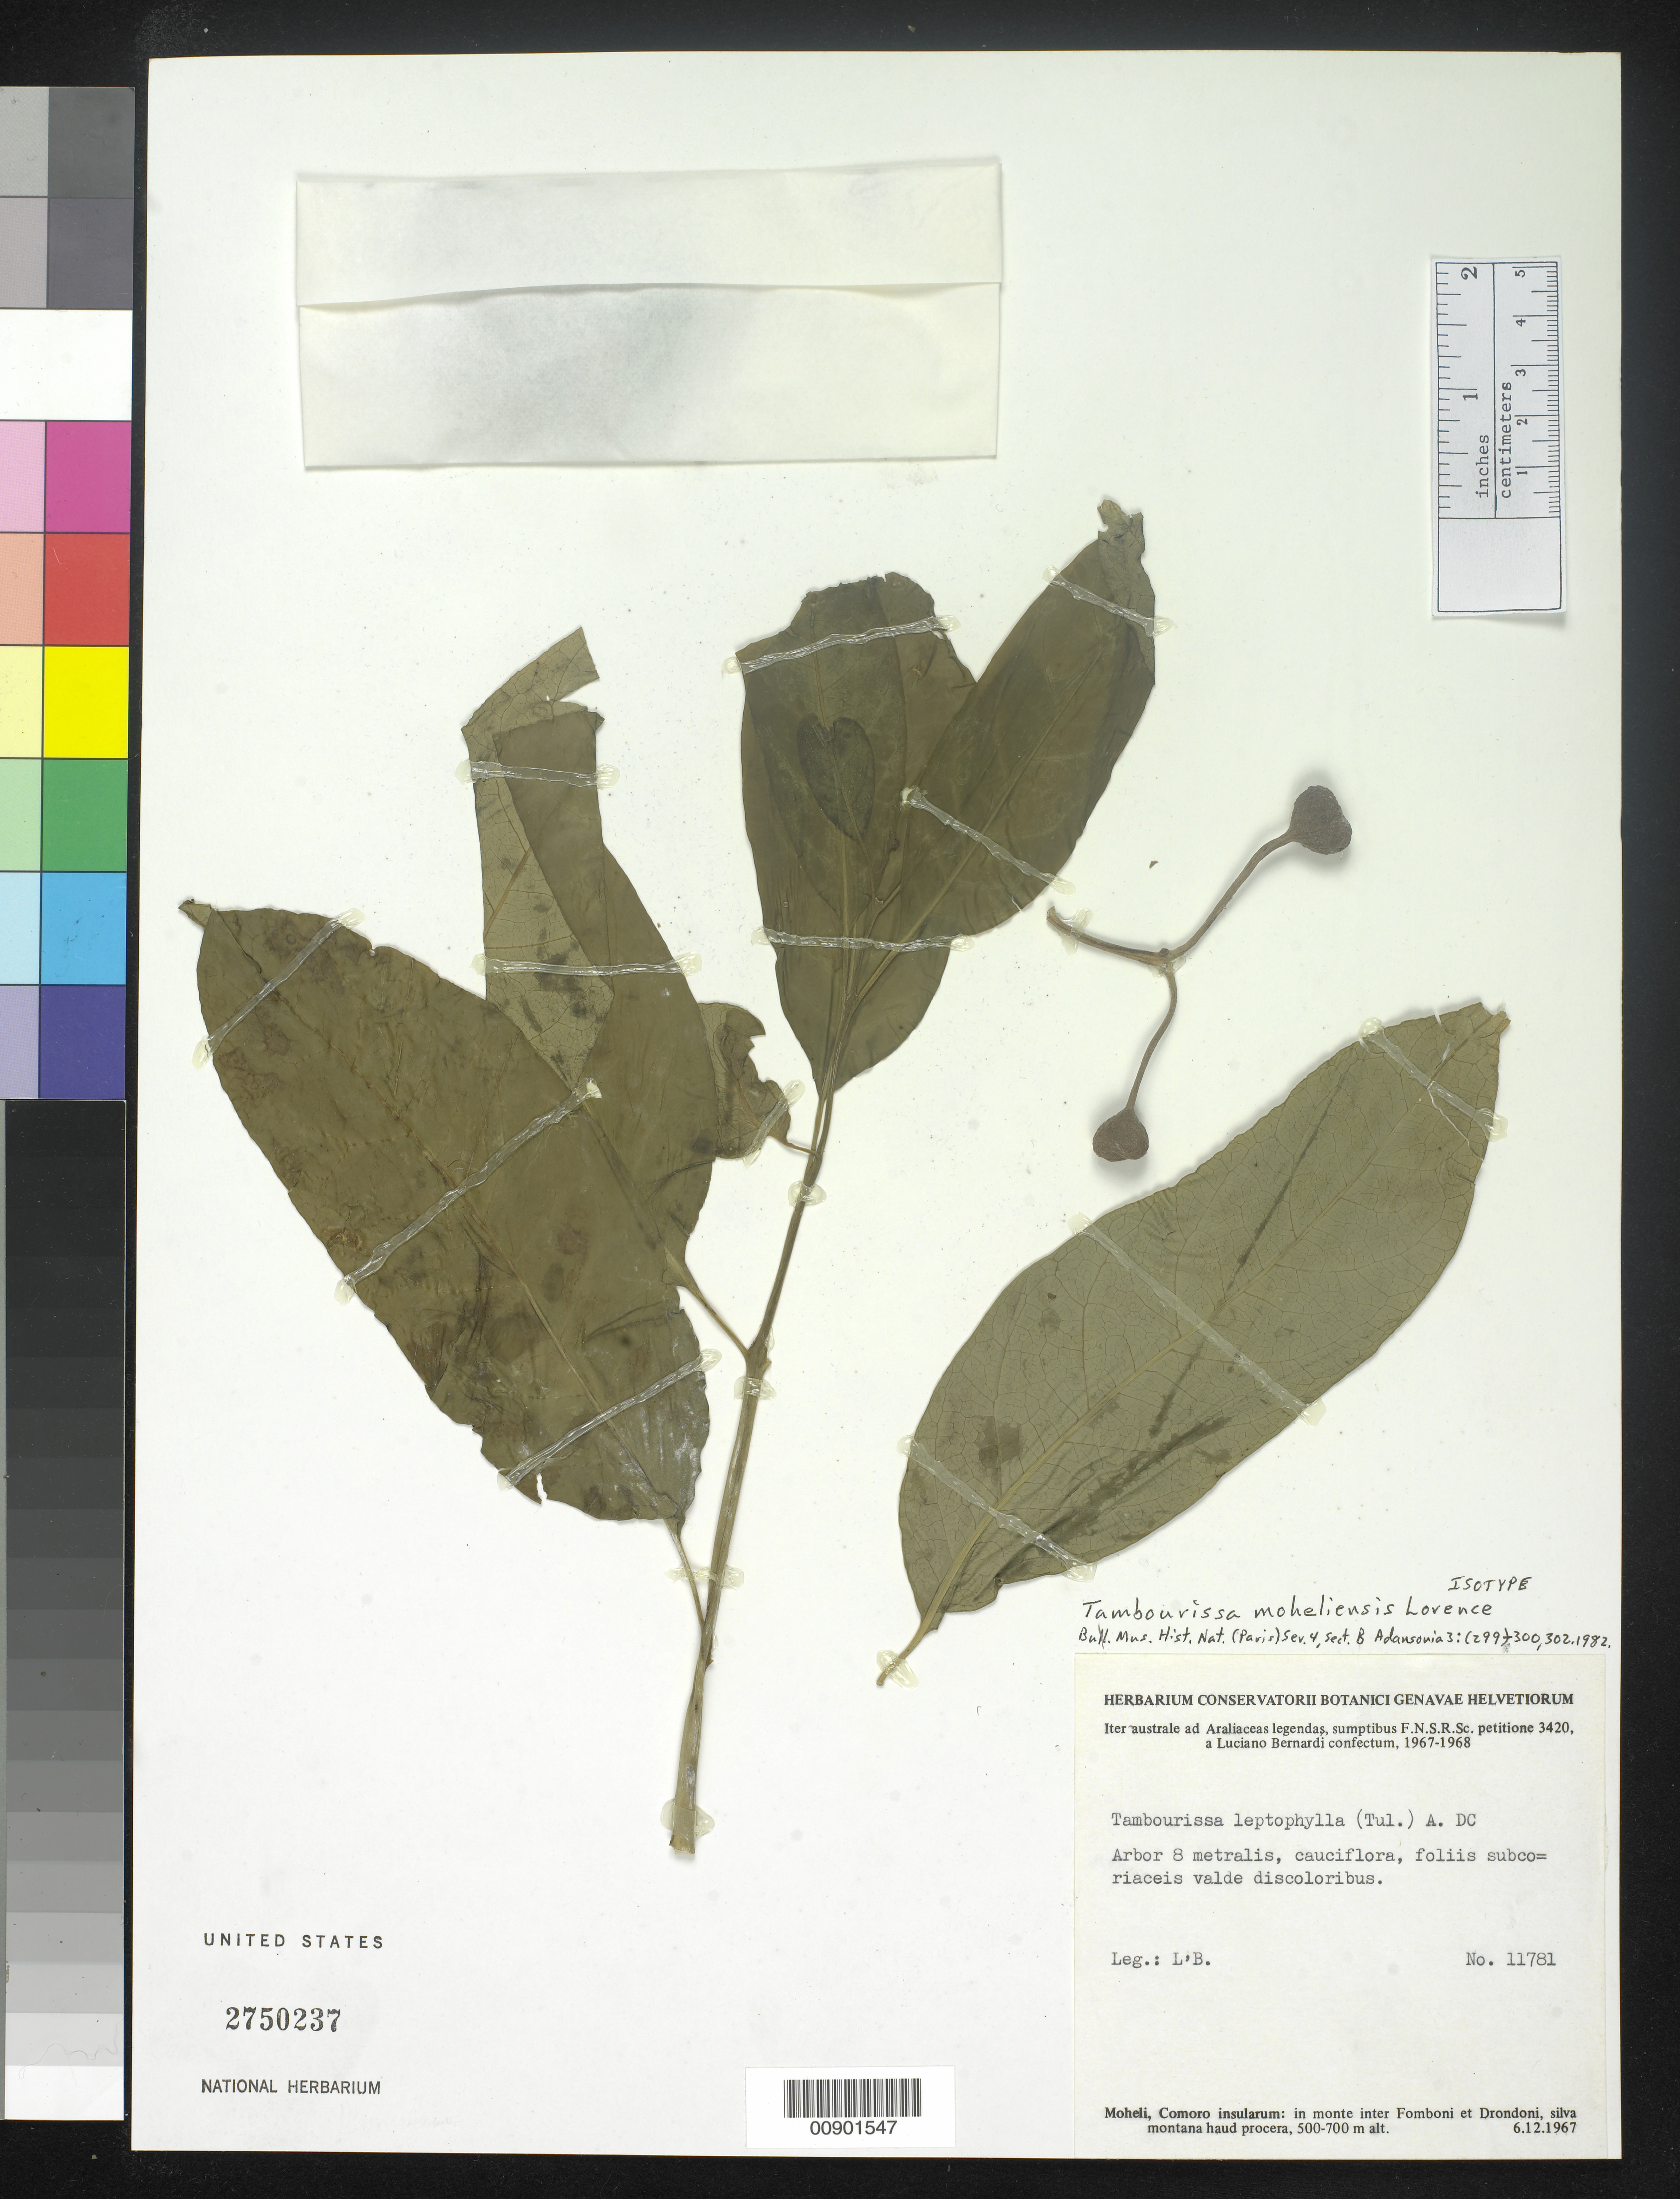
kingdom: Plantae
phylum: Tracheophyta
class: Magnoliopsida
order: Laurales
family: Monimiaceae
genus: Tambourissa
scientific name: Tambourissa moheliensis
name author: Lorence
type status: Isotype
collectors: L. Bernardi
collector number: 11781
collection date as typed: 06 Dec 1967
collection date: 1967-12-06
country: Comoros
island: Mohéli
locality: Mohéli, Comoro insularum: in monte inter Fomboni et Drondoni.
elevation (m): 500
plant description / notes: Holotype deposited at Z.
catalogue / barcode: US 2750237